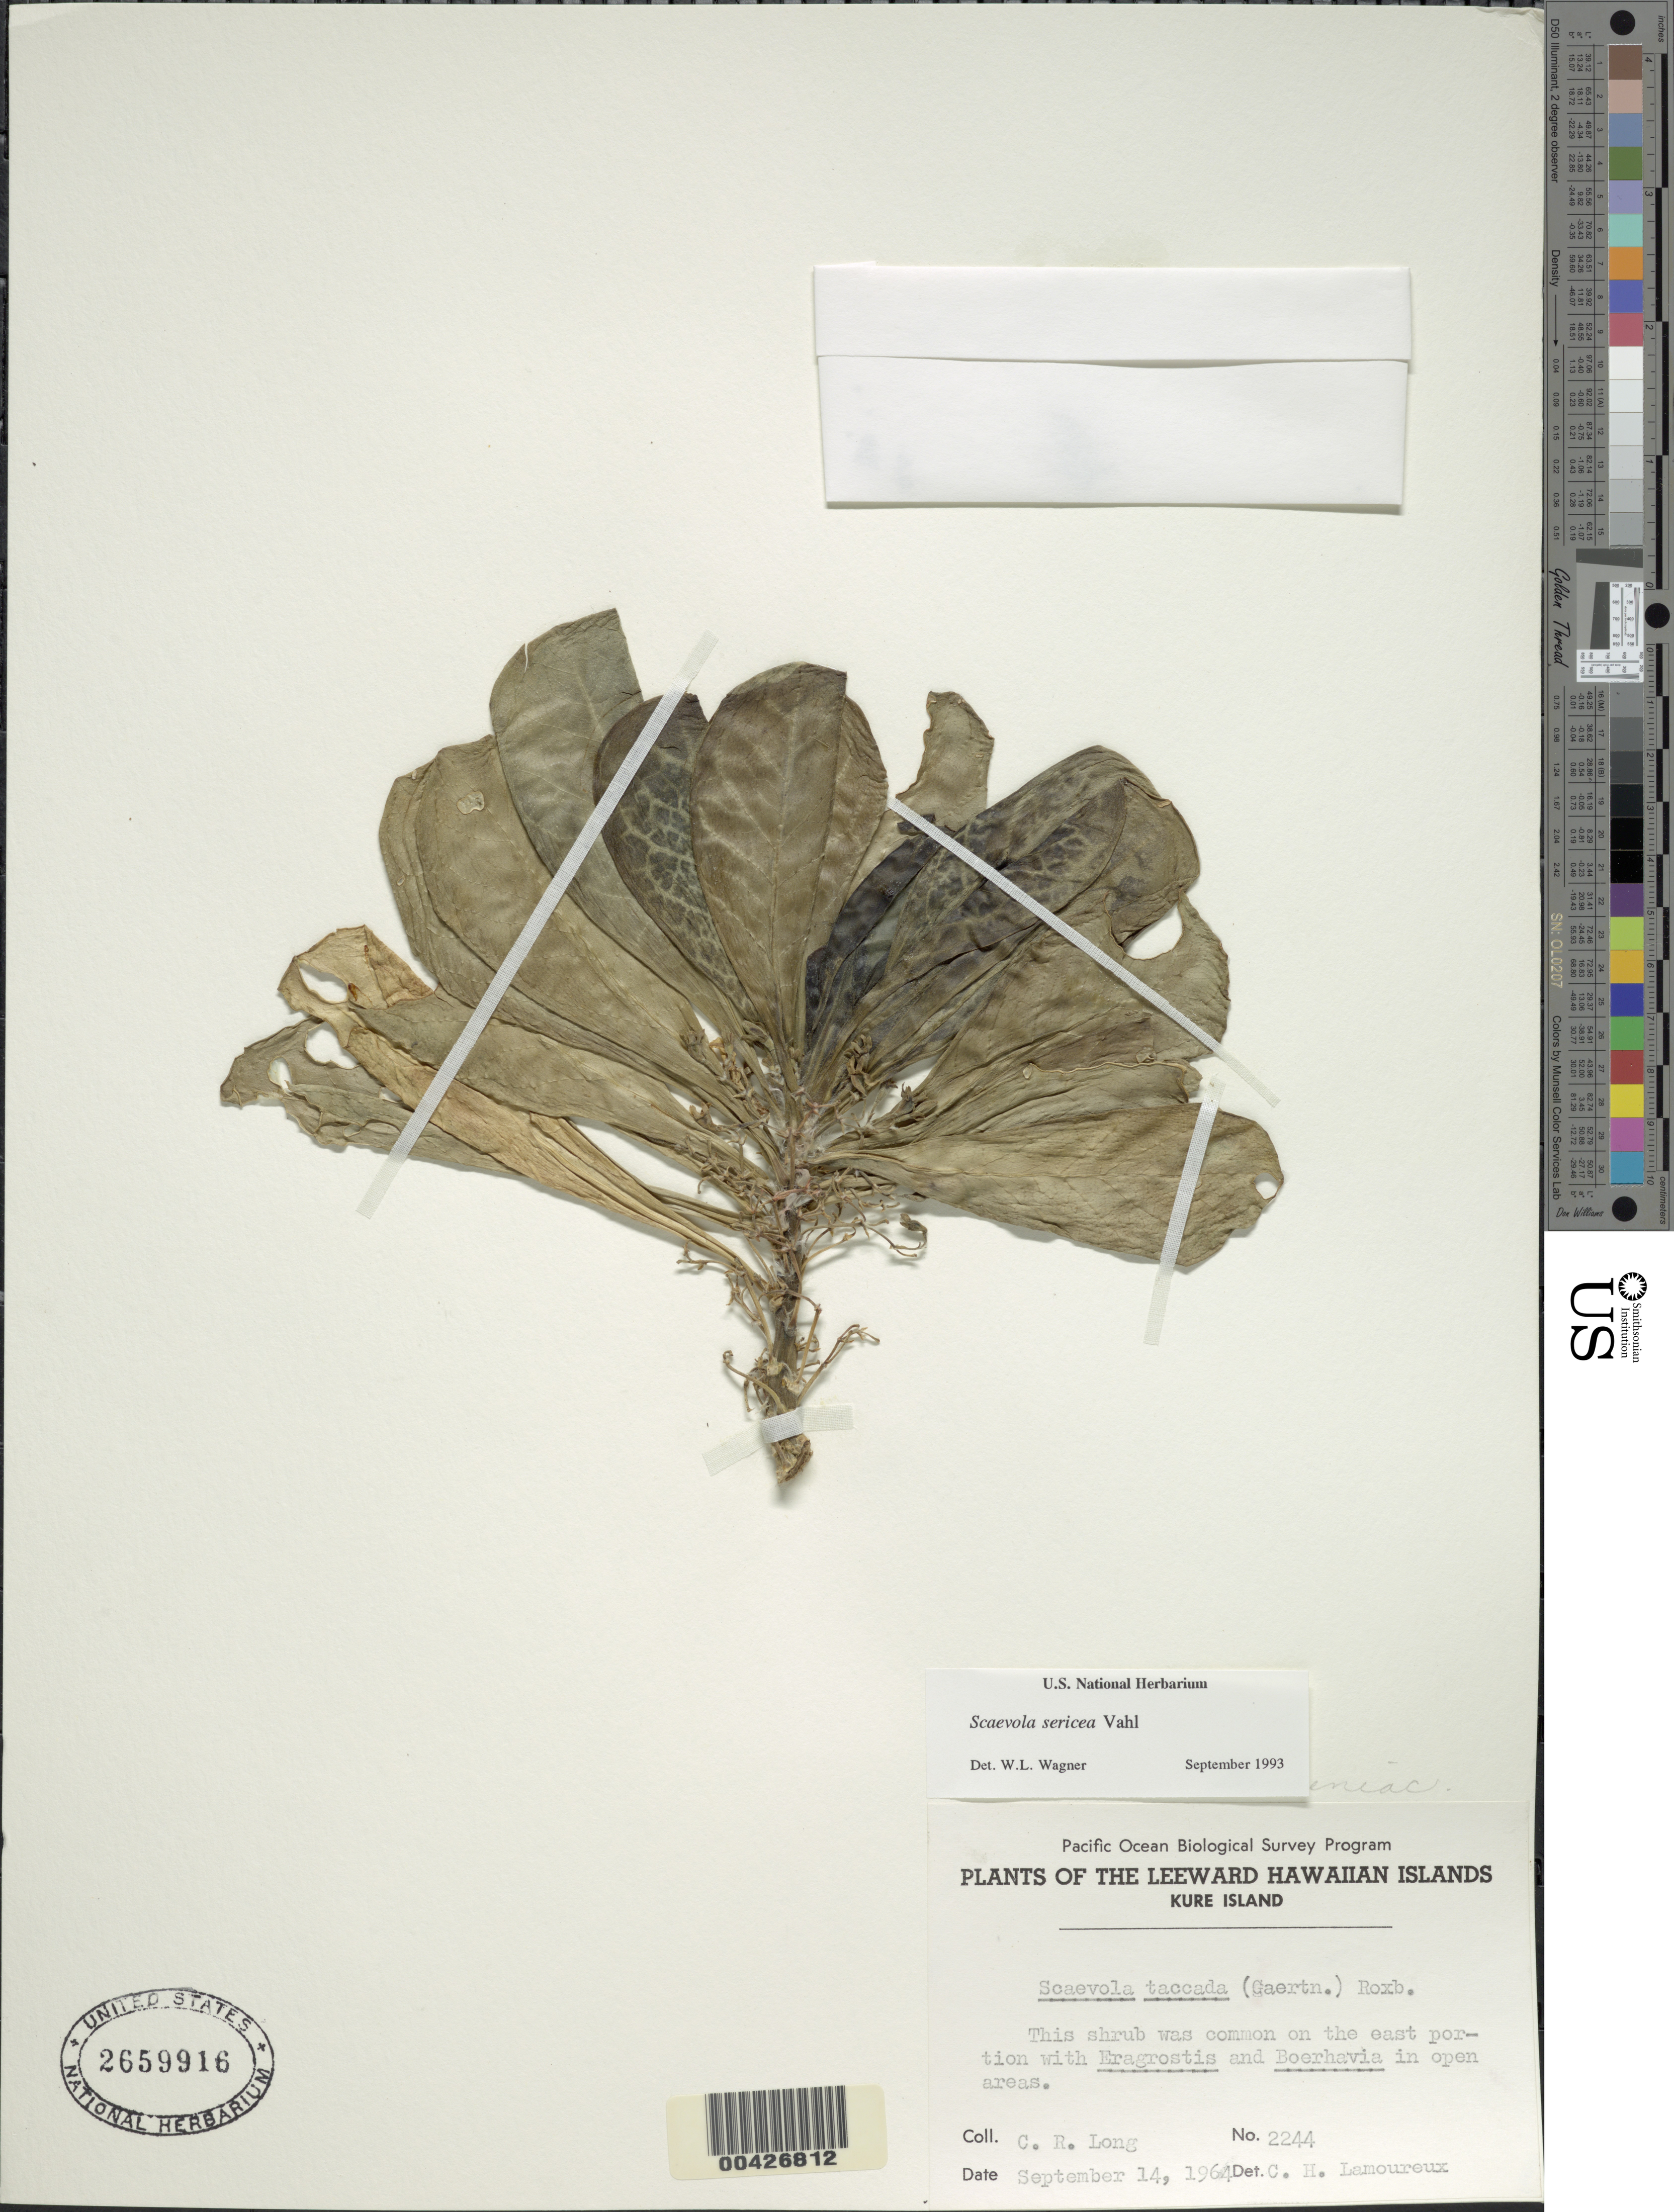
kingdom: Plantae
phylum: Tracheophyta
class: Magnoliopsida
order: Asterales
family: Goodeniaceae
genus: Scaevola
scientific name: Scaevola taccada var. taccada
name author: (Gaertn.) Roxb.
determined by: Wagner, W. L., (BOT), Smithsonian Institution - National Museum of Natural History (UNITED STATES)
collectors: C. Long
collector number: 2244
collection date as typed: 14 Sep 1964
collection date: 1964-09-14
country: United States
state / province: Hawaii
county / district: Honolulu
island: Kure Atoll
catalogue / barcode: US 2659916